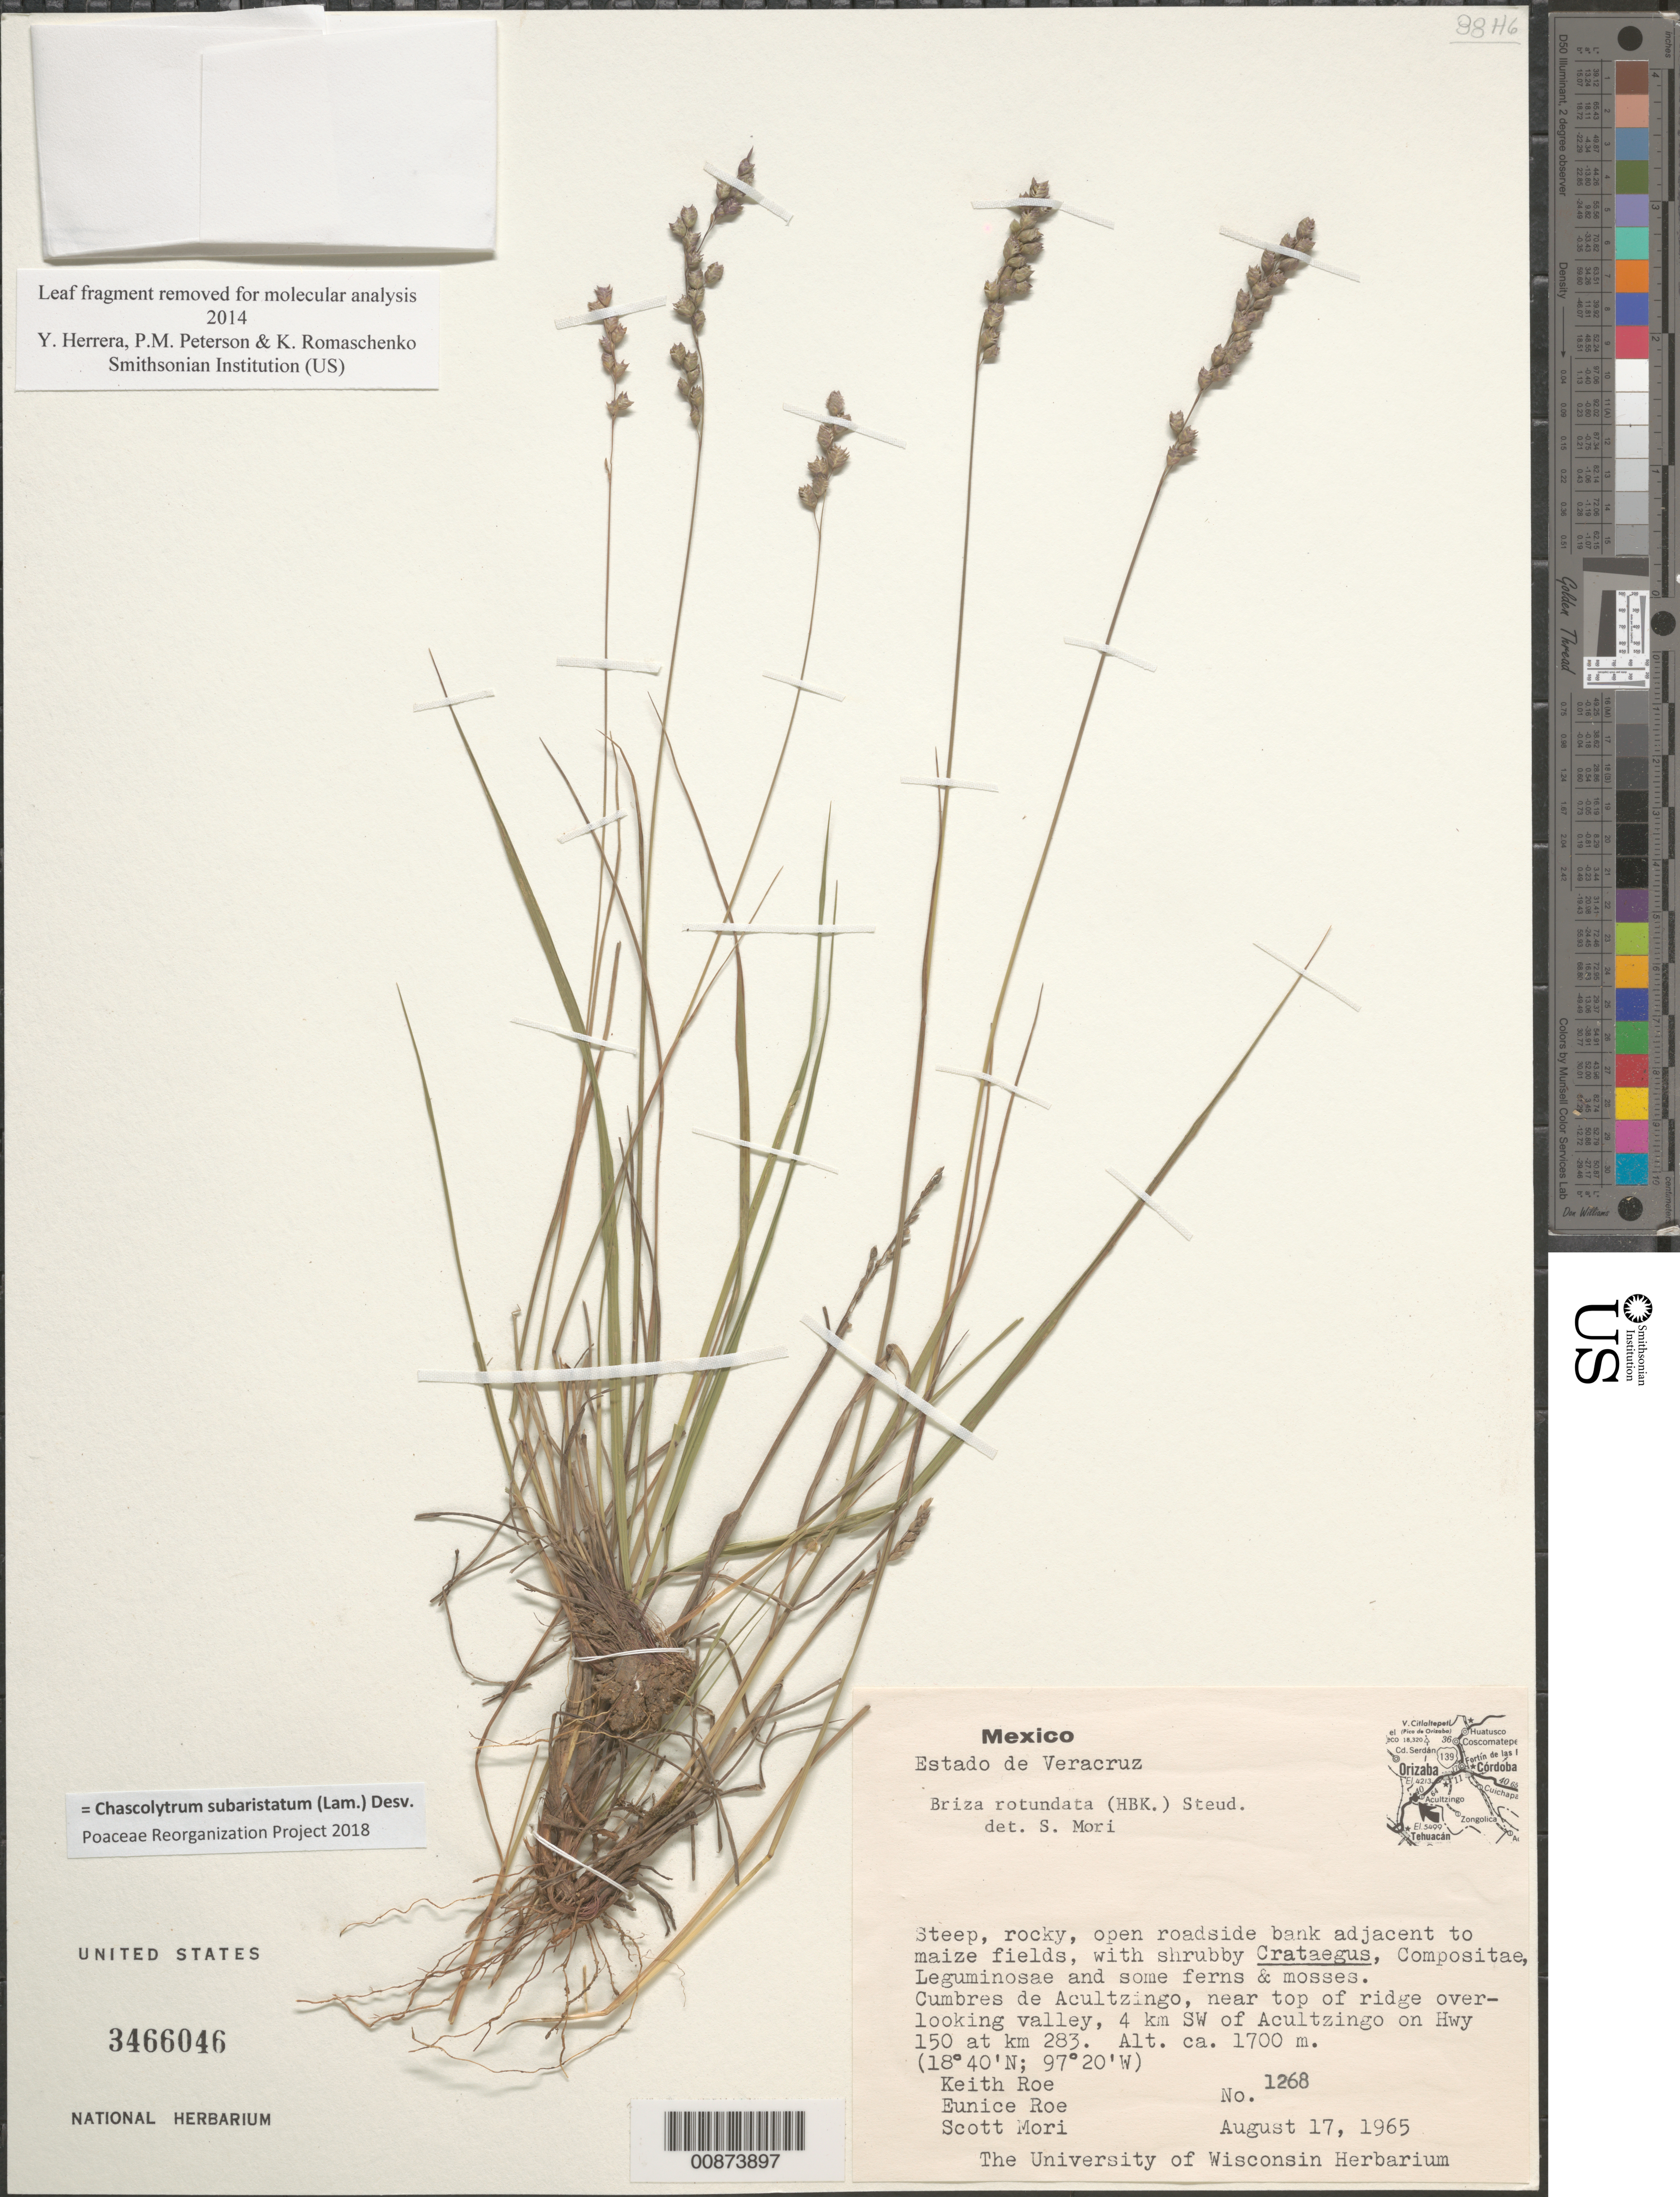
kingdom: Plantae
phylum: Tracheophyta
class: Liliopsida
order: Poales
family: Poaceae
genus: Chascolytrum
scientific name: Chascolytrum subaristatum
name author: (Lam.) Desv.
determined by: Poaceae Reorganization Project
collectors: K. E. Roe, E. Roe & S. Mori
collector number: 1268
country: Mexico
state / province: Veracruz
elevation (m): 1700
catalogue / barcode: US 3466046